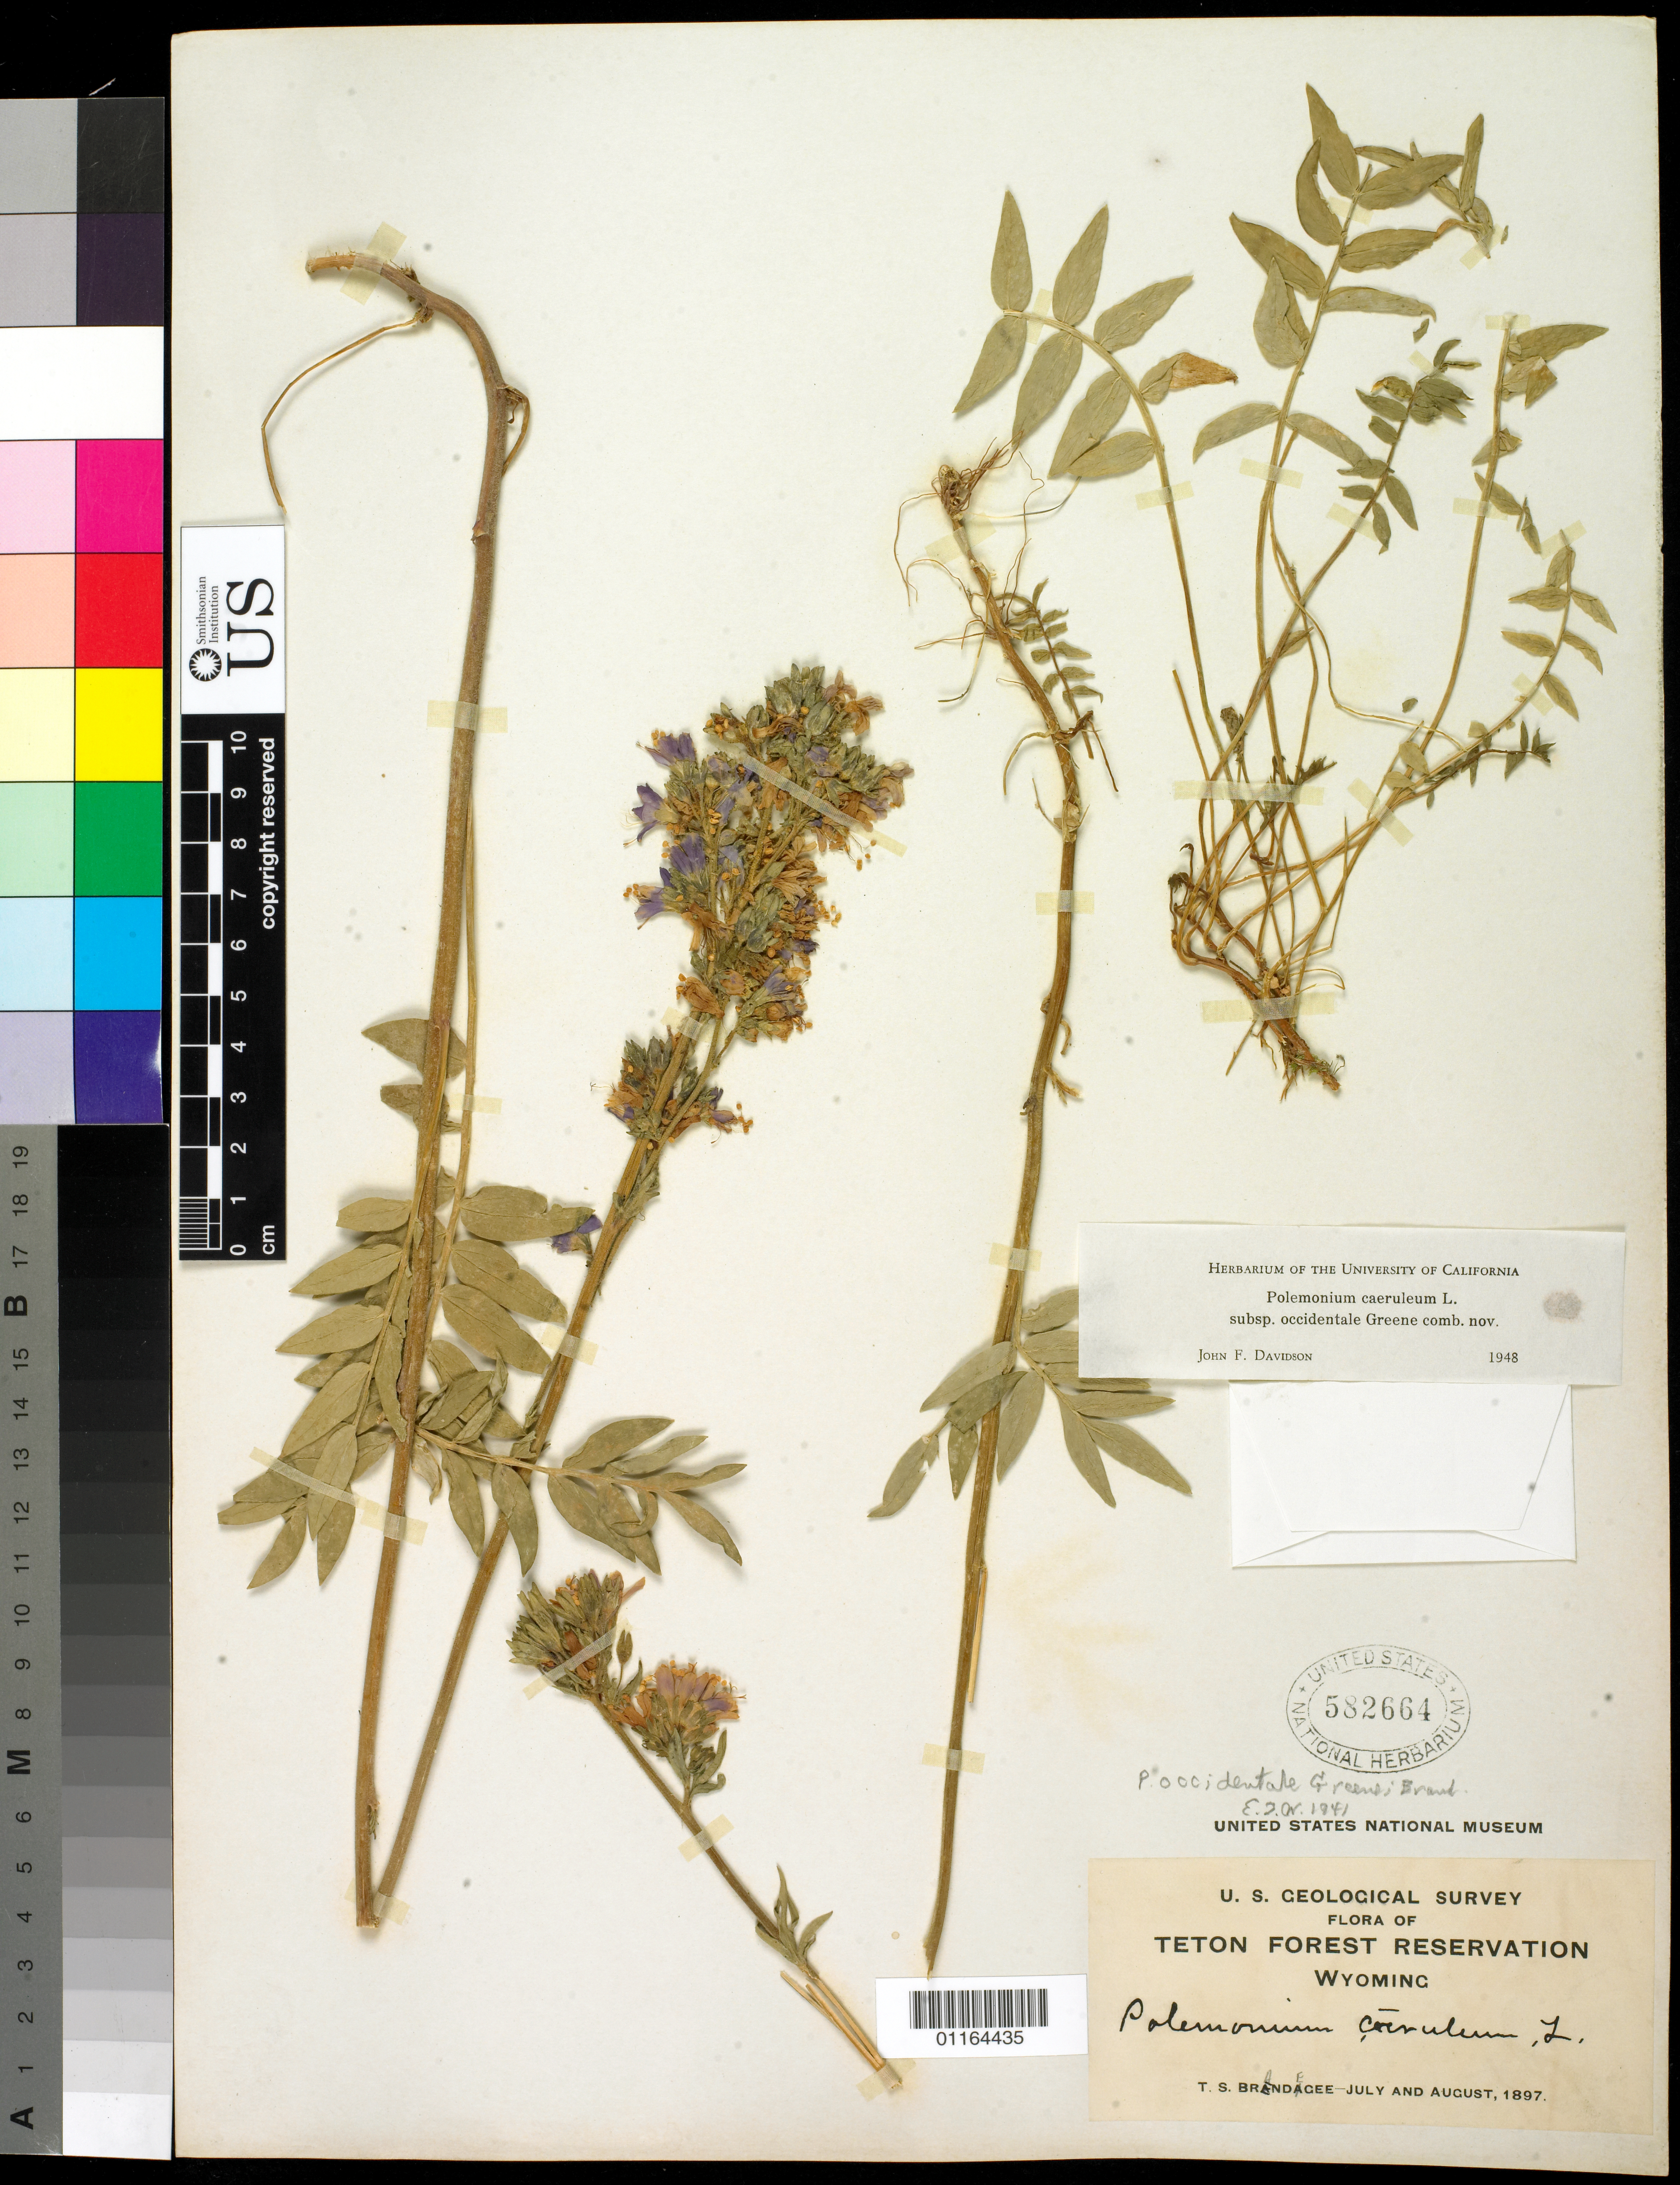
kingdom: Plantae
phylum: Tracheophyta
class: Magnoliopsida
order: Ericales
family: Polemoniaceae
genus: Polemonium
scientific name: Polemonium occidentale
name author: Greene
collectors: T. S. Brandegee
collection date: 1897-07/1897-08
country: United States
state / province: Wyoming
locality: Teton Forest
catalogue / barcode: US 582664